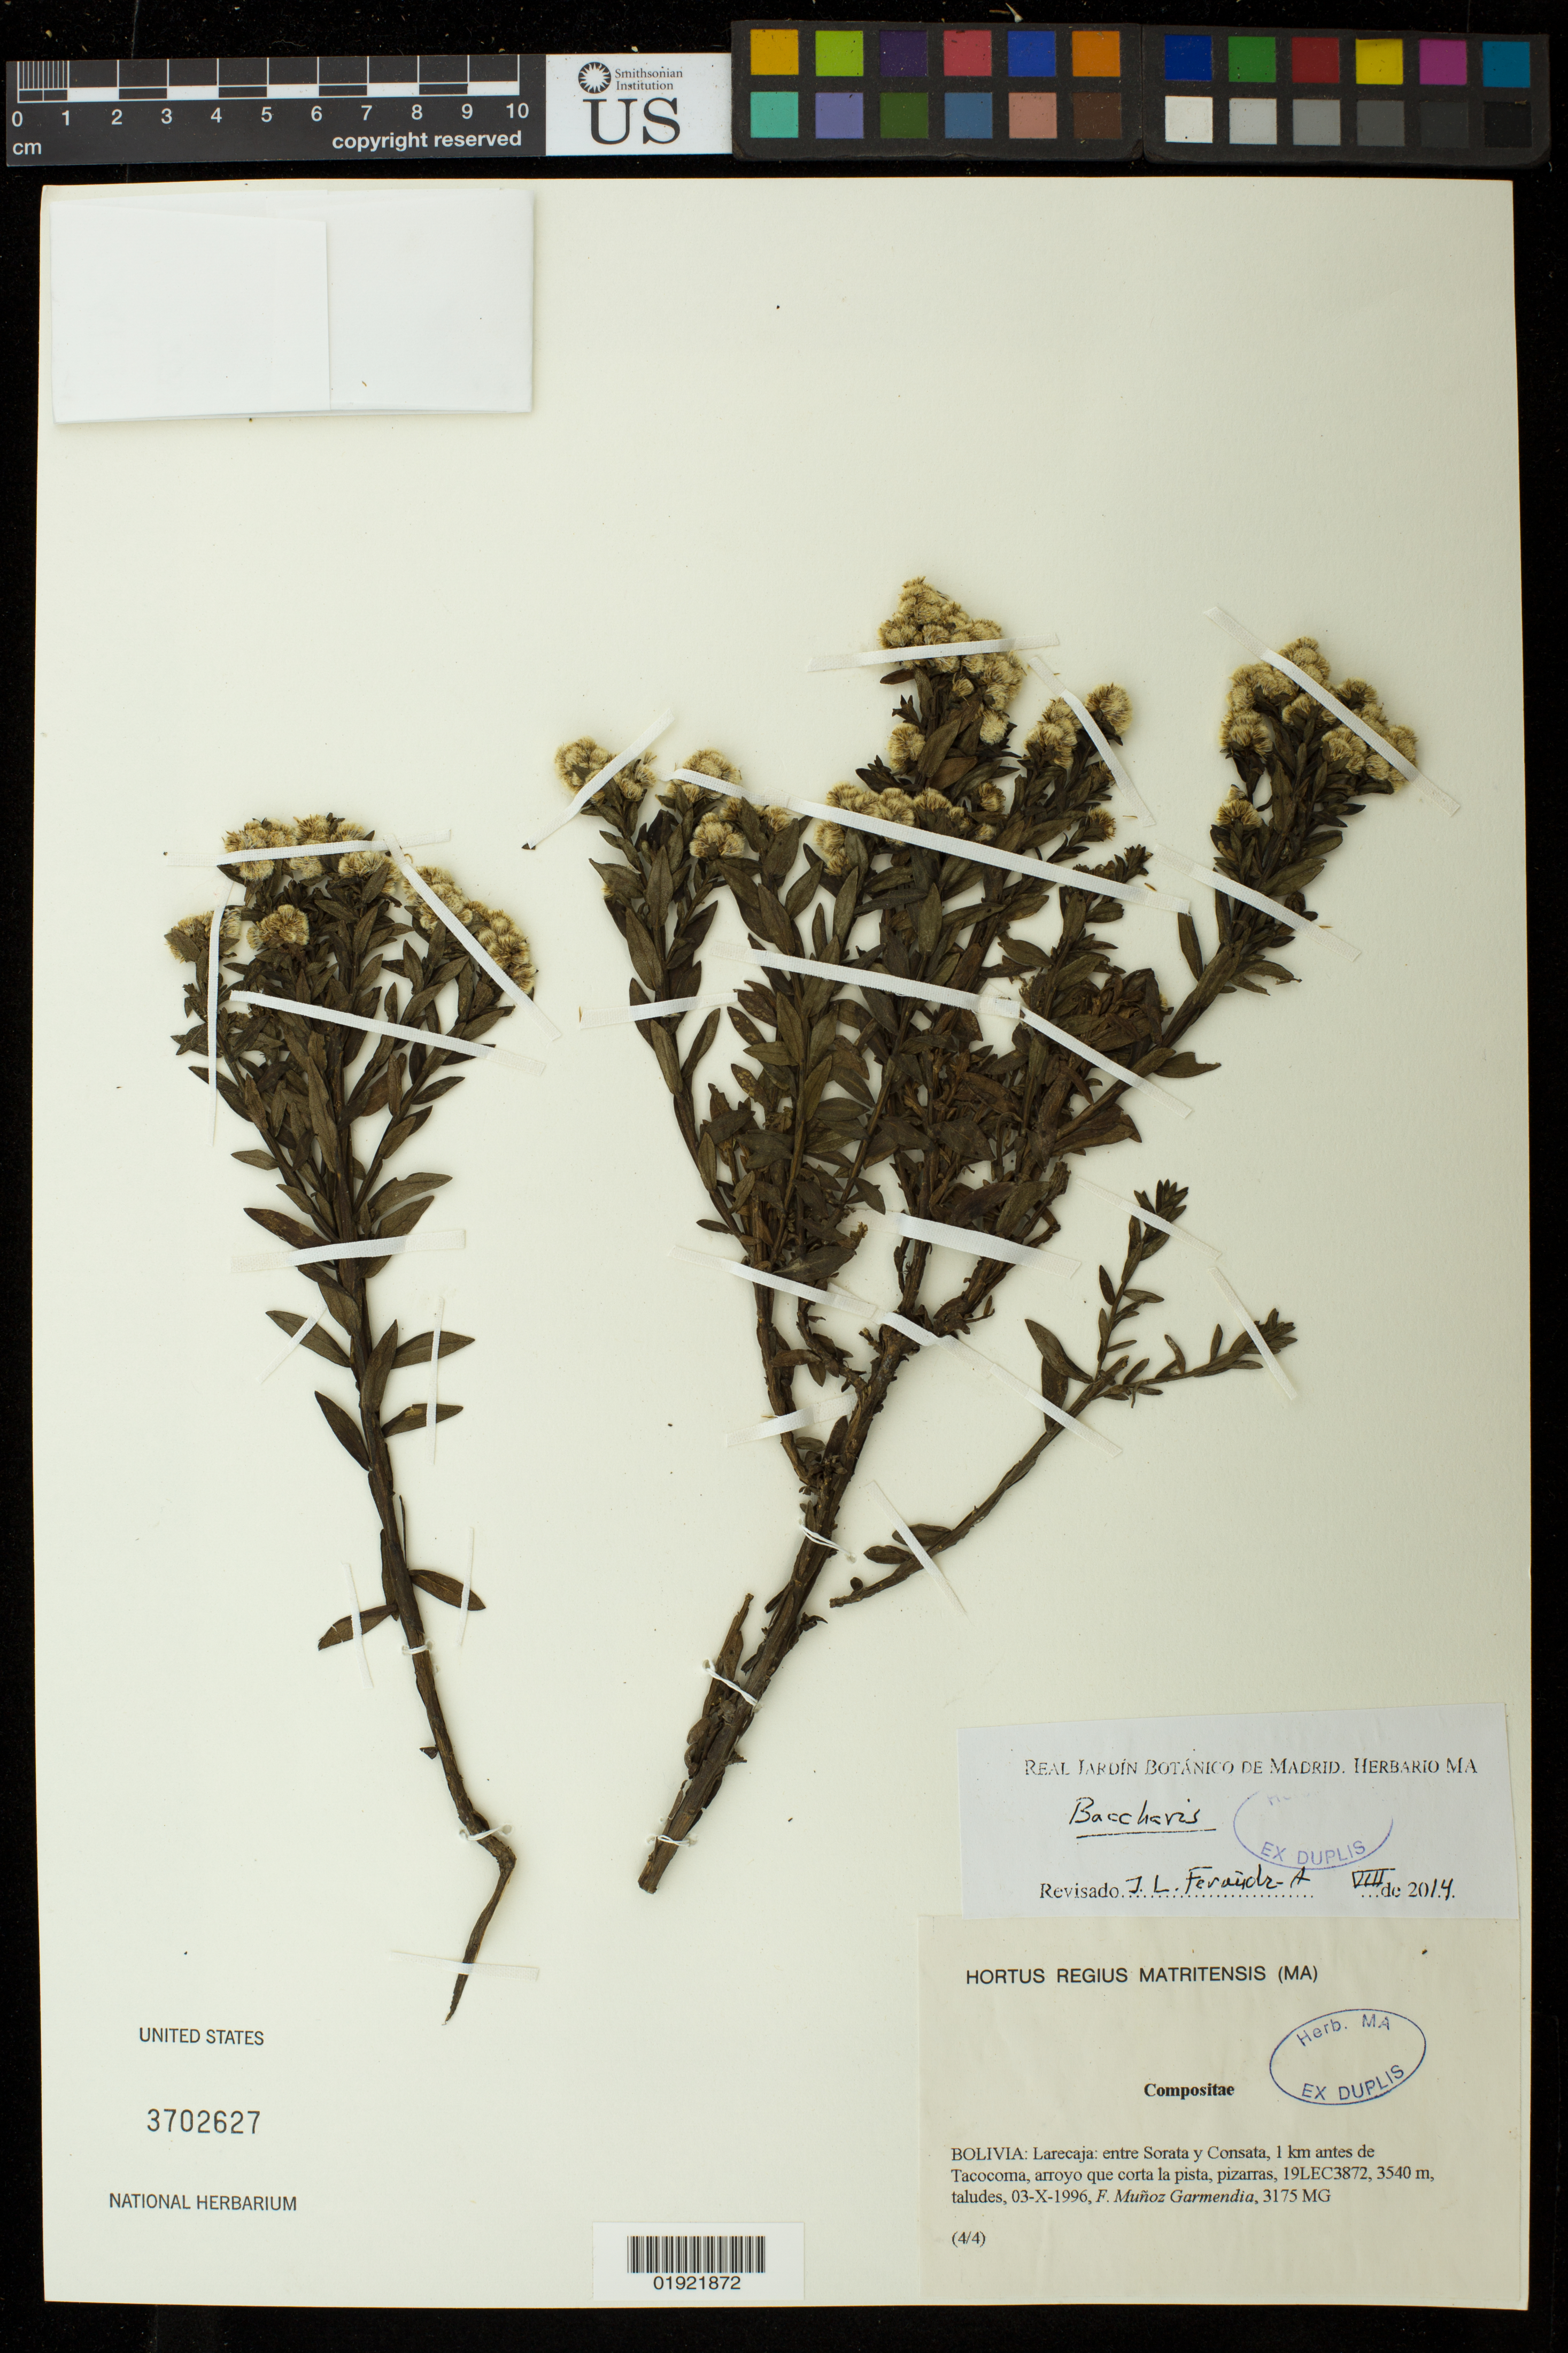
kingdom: Plantae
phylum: Tracheophyta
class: Magnoliopsida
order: Asterales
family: Asteraceae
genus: Baccharis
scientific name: Baccharis sp.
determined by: Fernández-Alonso, J. L.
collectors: F. Muñoz Garmendia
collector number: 3175 MG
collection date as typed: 03-X-1996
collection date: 1996-10-03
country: Bolivia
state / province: La Páz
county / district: Larecaja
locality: entre Sorata y Consata, 1 km antes de Tacocoma, arroyo que corta la pista, pizarras, 19LEC3872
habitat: arroyo que corta la pista, pizarras, taludes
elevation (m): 3540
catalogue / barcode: US 3702627